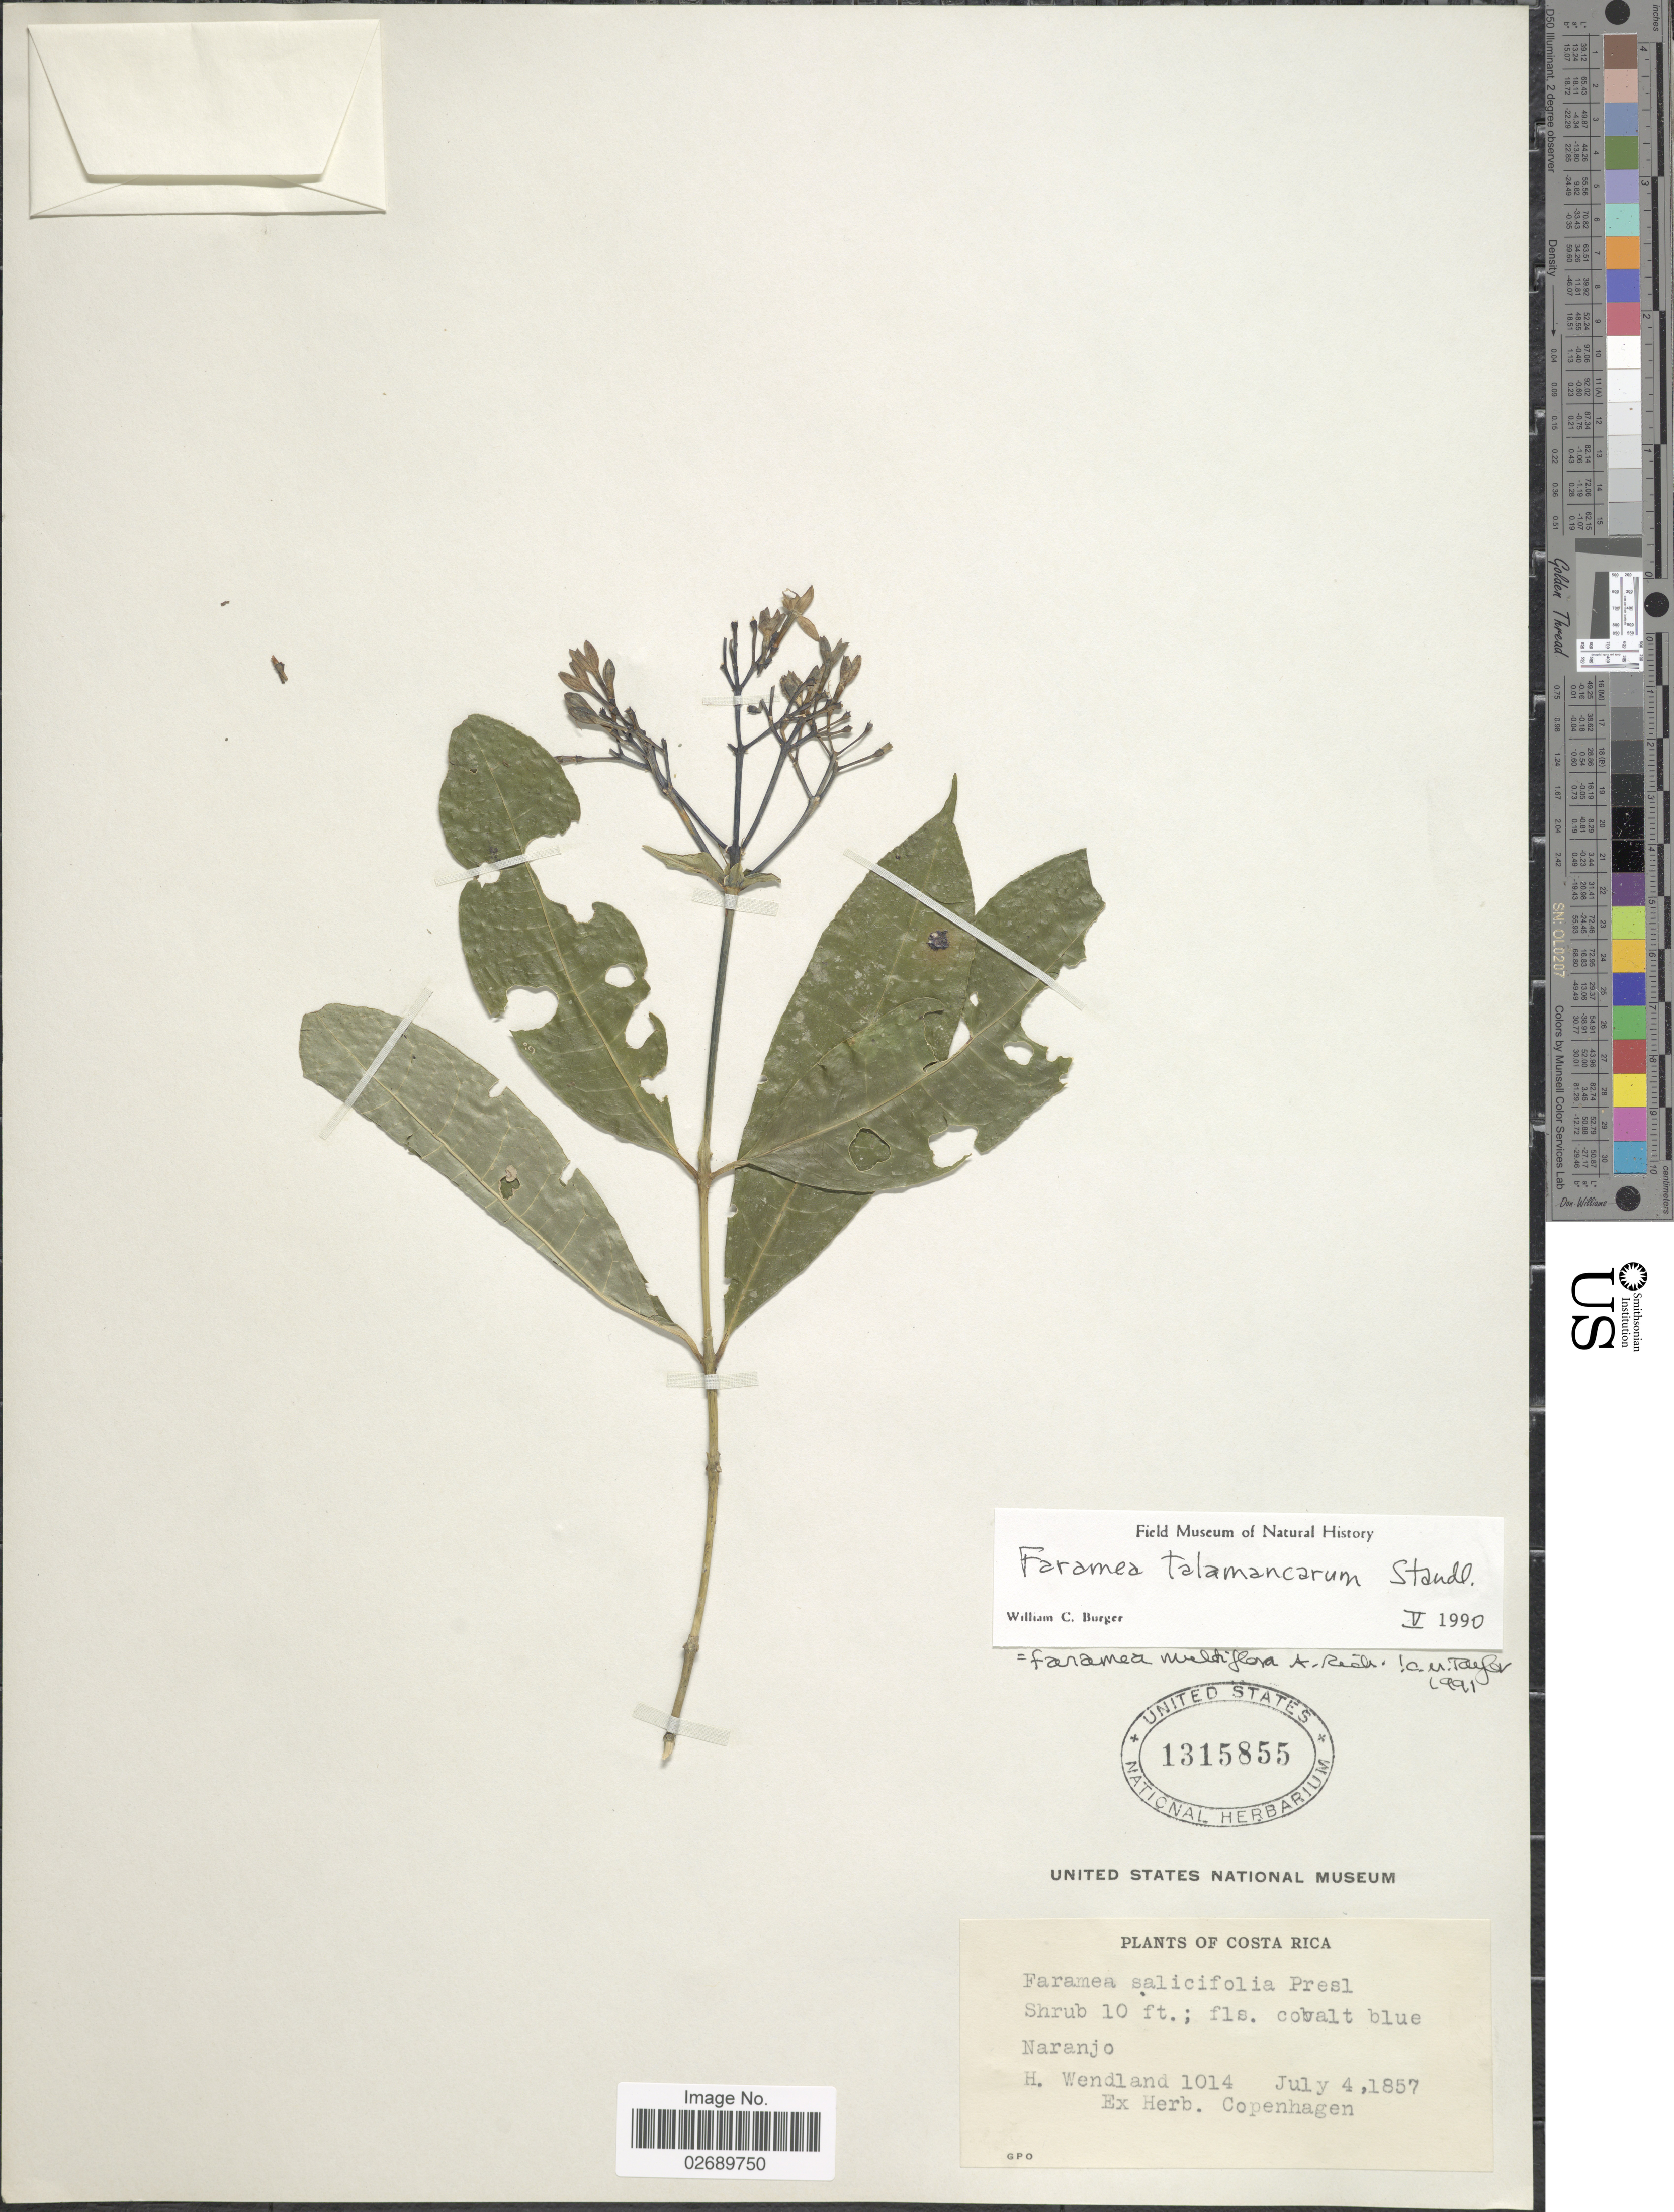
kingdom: Plantae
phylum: Tracheophyta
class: Magnoliopsida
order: Gentianales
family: Rubiaceae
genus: Faramea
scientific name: Faramea multiflora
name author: A. Rich. ex DC.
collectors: H. A. Wendland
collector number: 1014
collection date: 1857-07-04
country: Costa Rica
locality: Naranjo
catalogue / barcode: US 1315855